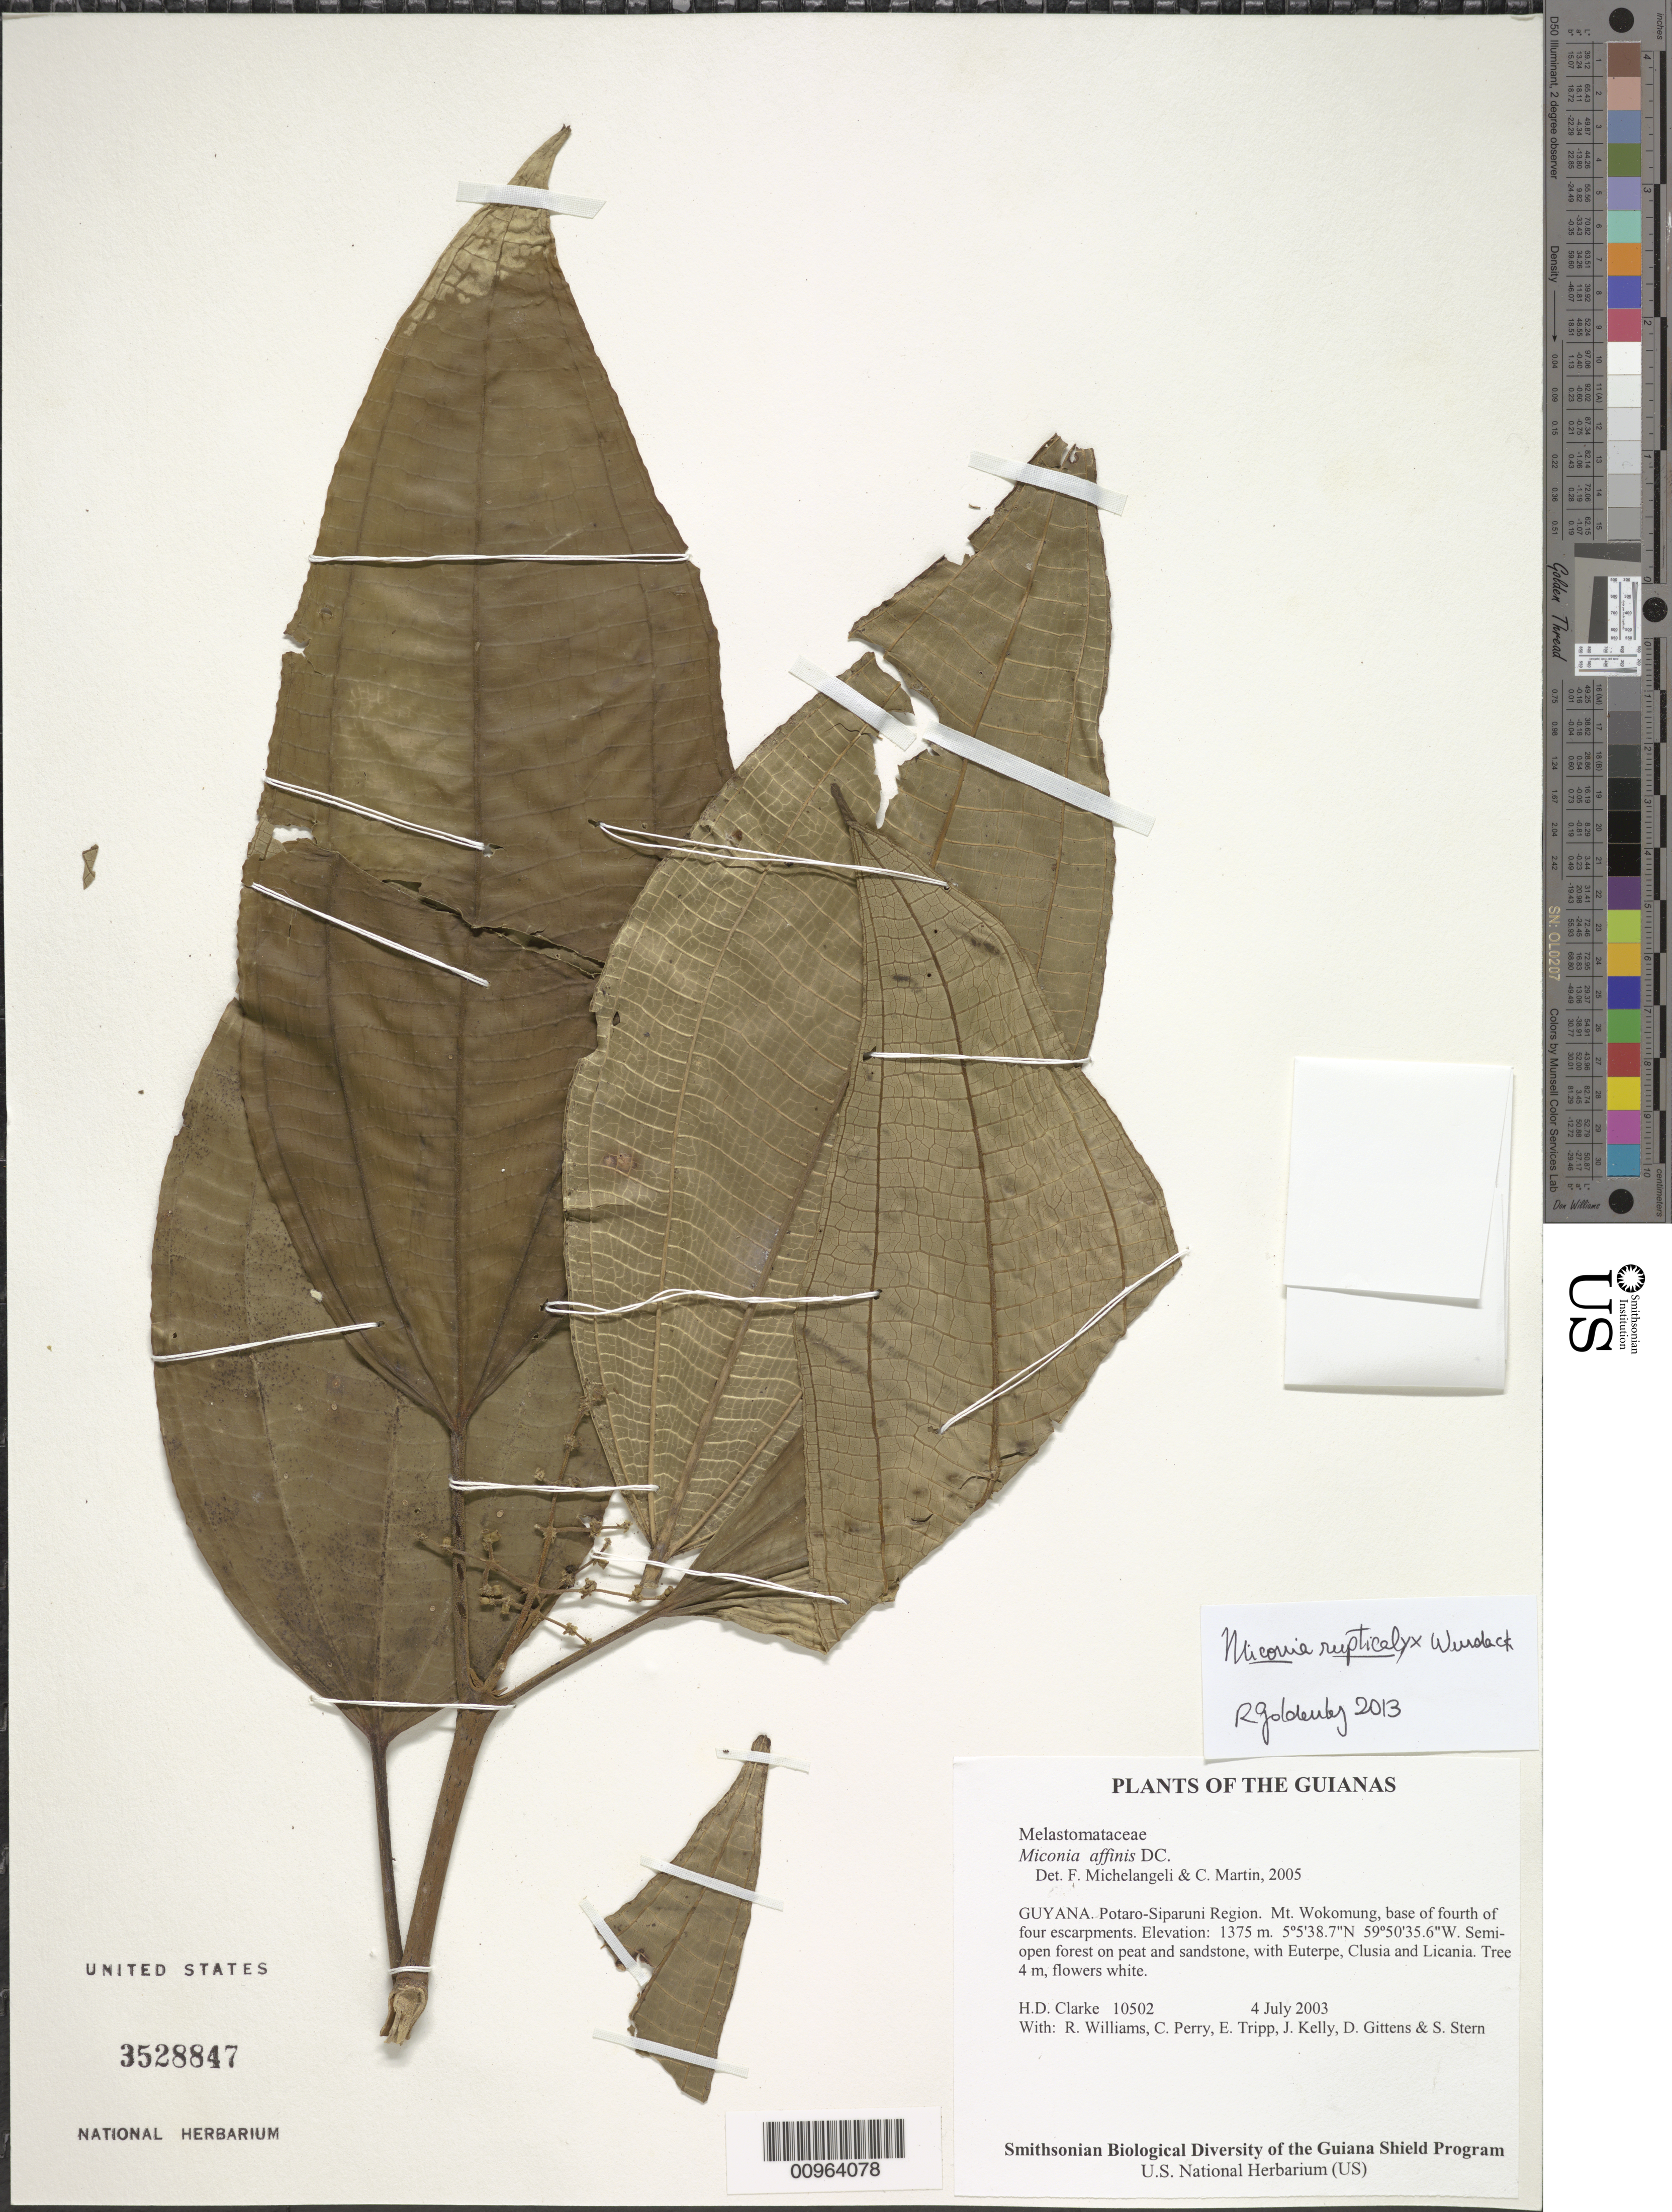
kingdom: Plantae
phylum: Tracheophyta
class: Magnoliopsida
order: Myrtales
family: Melastomataceae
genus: Miconia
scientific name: Miconia rupticalyx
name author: Wurdack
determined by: Goldenberg, R.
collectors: H. D. Clarke, R. Williams, C. Perry, E. Tripp, J. Kelly, D. Gittens & S. R. Stern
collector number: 10502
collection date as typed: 4 July 2003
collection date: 2003-07-04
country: Guyana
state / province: Potaro-Siparuni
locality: Mt. Wokomung, base of fourth of four escarpments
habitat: Semi-open forest on peat and sandstone, with Euterpe, Clusia and Licania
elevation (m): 1375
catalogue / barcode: US 3528847